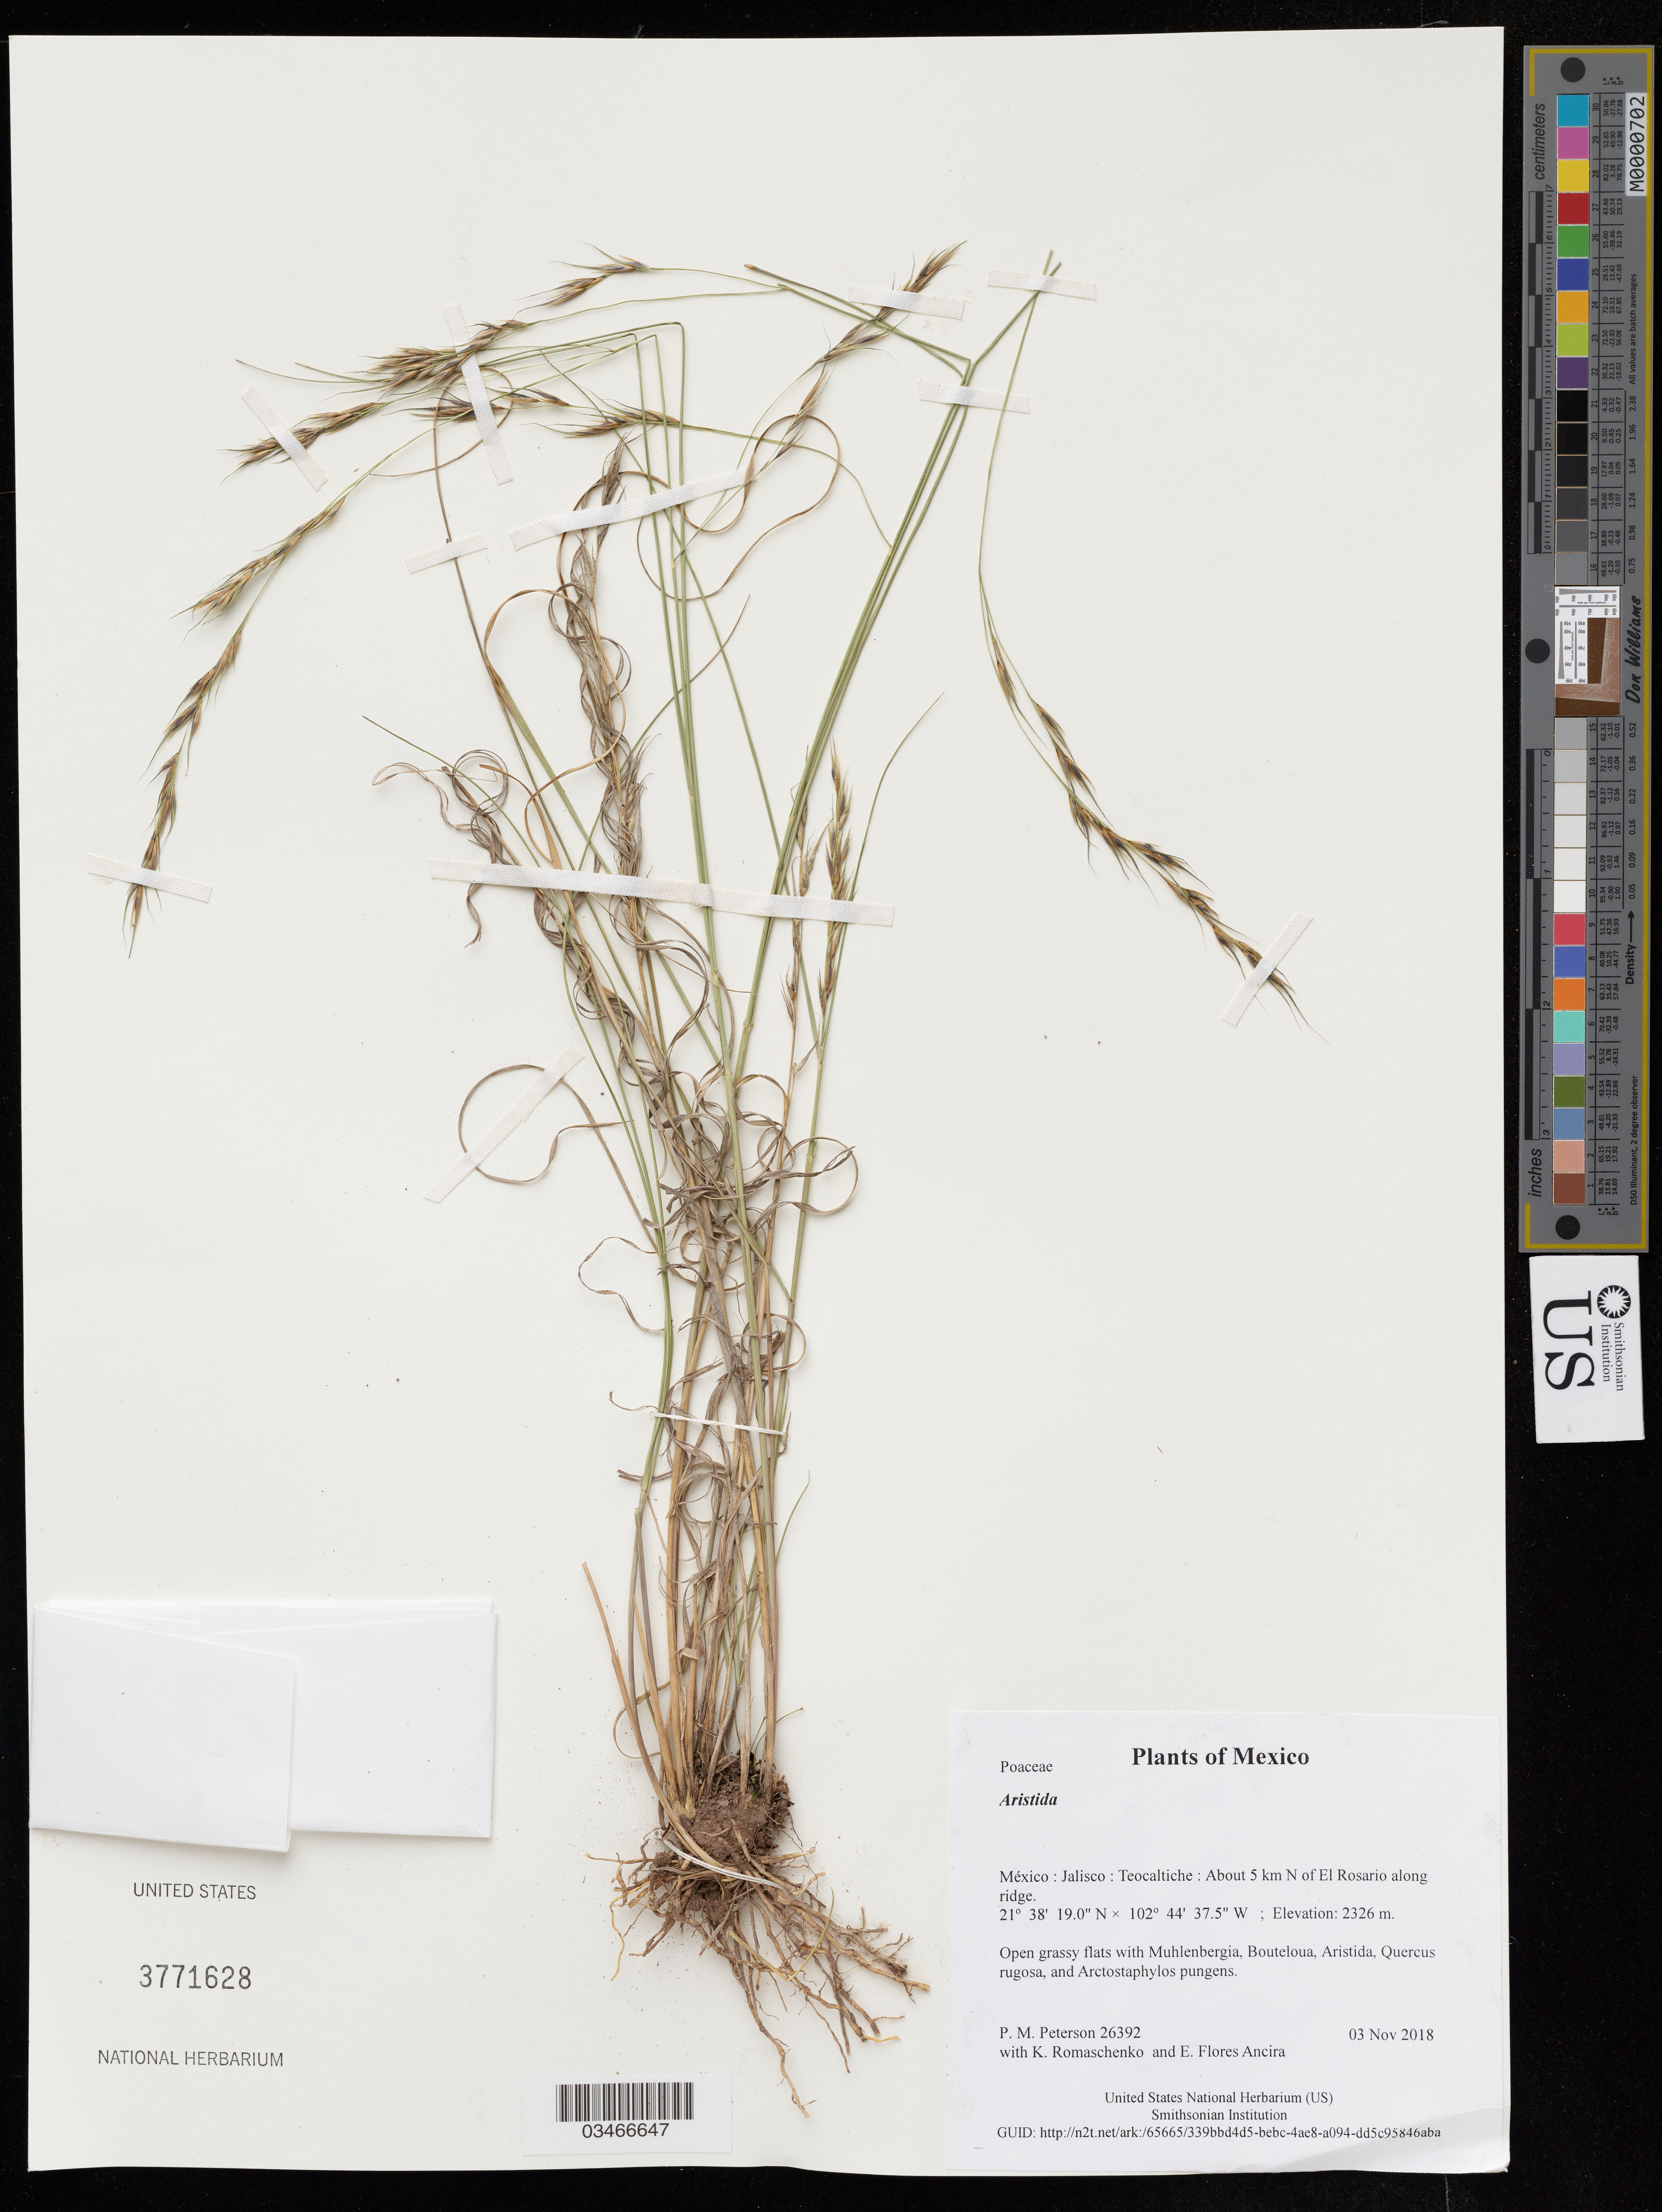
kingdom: Plantae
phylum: Tracheophyta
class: Liliopsida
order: Poales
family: Poaceae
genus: Aristida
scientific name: Aristida sp.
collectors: P. M. Peterson, K. Romaschenko & E. Flores Ancira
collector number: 26392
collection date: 2018-11-03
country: México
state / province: Jalisco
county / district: Teocaltiche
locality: About 5 km N of El Rosario along ridge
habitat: Open grassy flats with Muhlenbergia, Bouteloua, Aristida, Quercus rugosa, and Arctostaphylos pungens.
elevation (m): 2326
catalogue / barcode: US 3771628